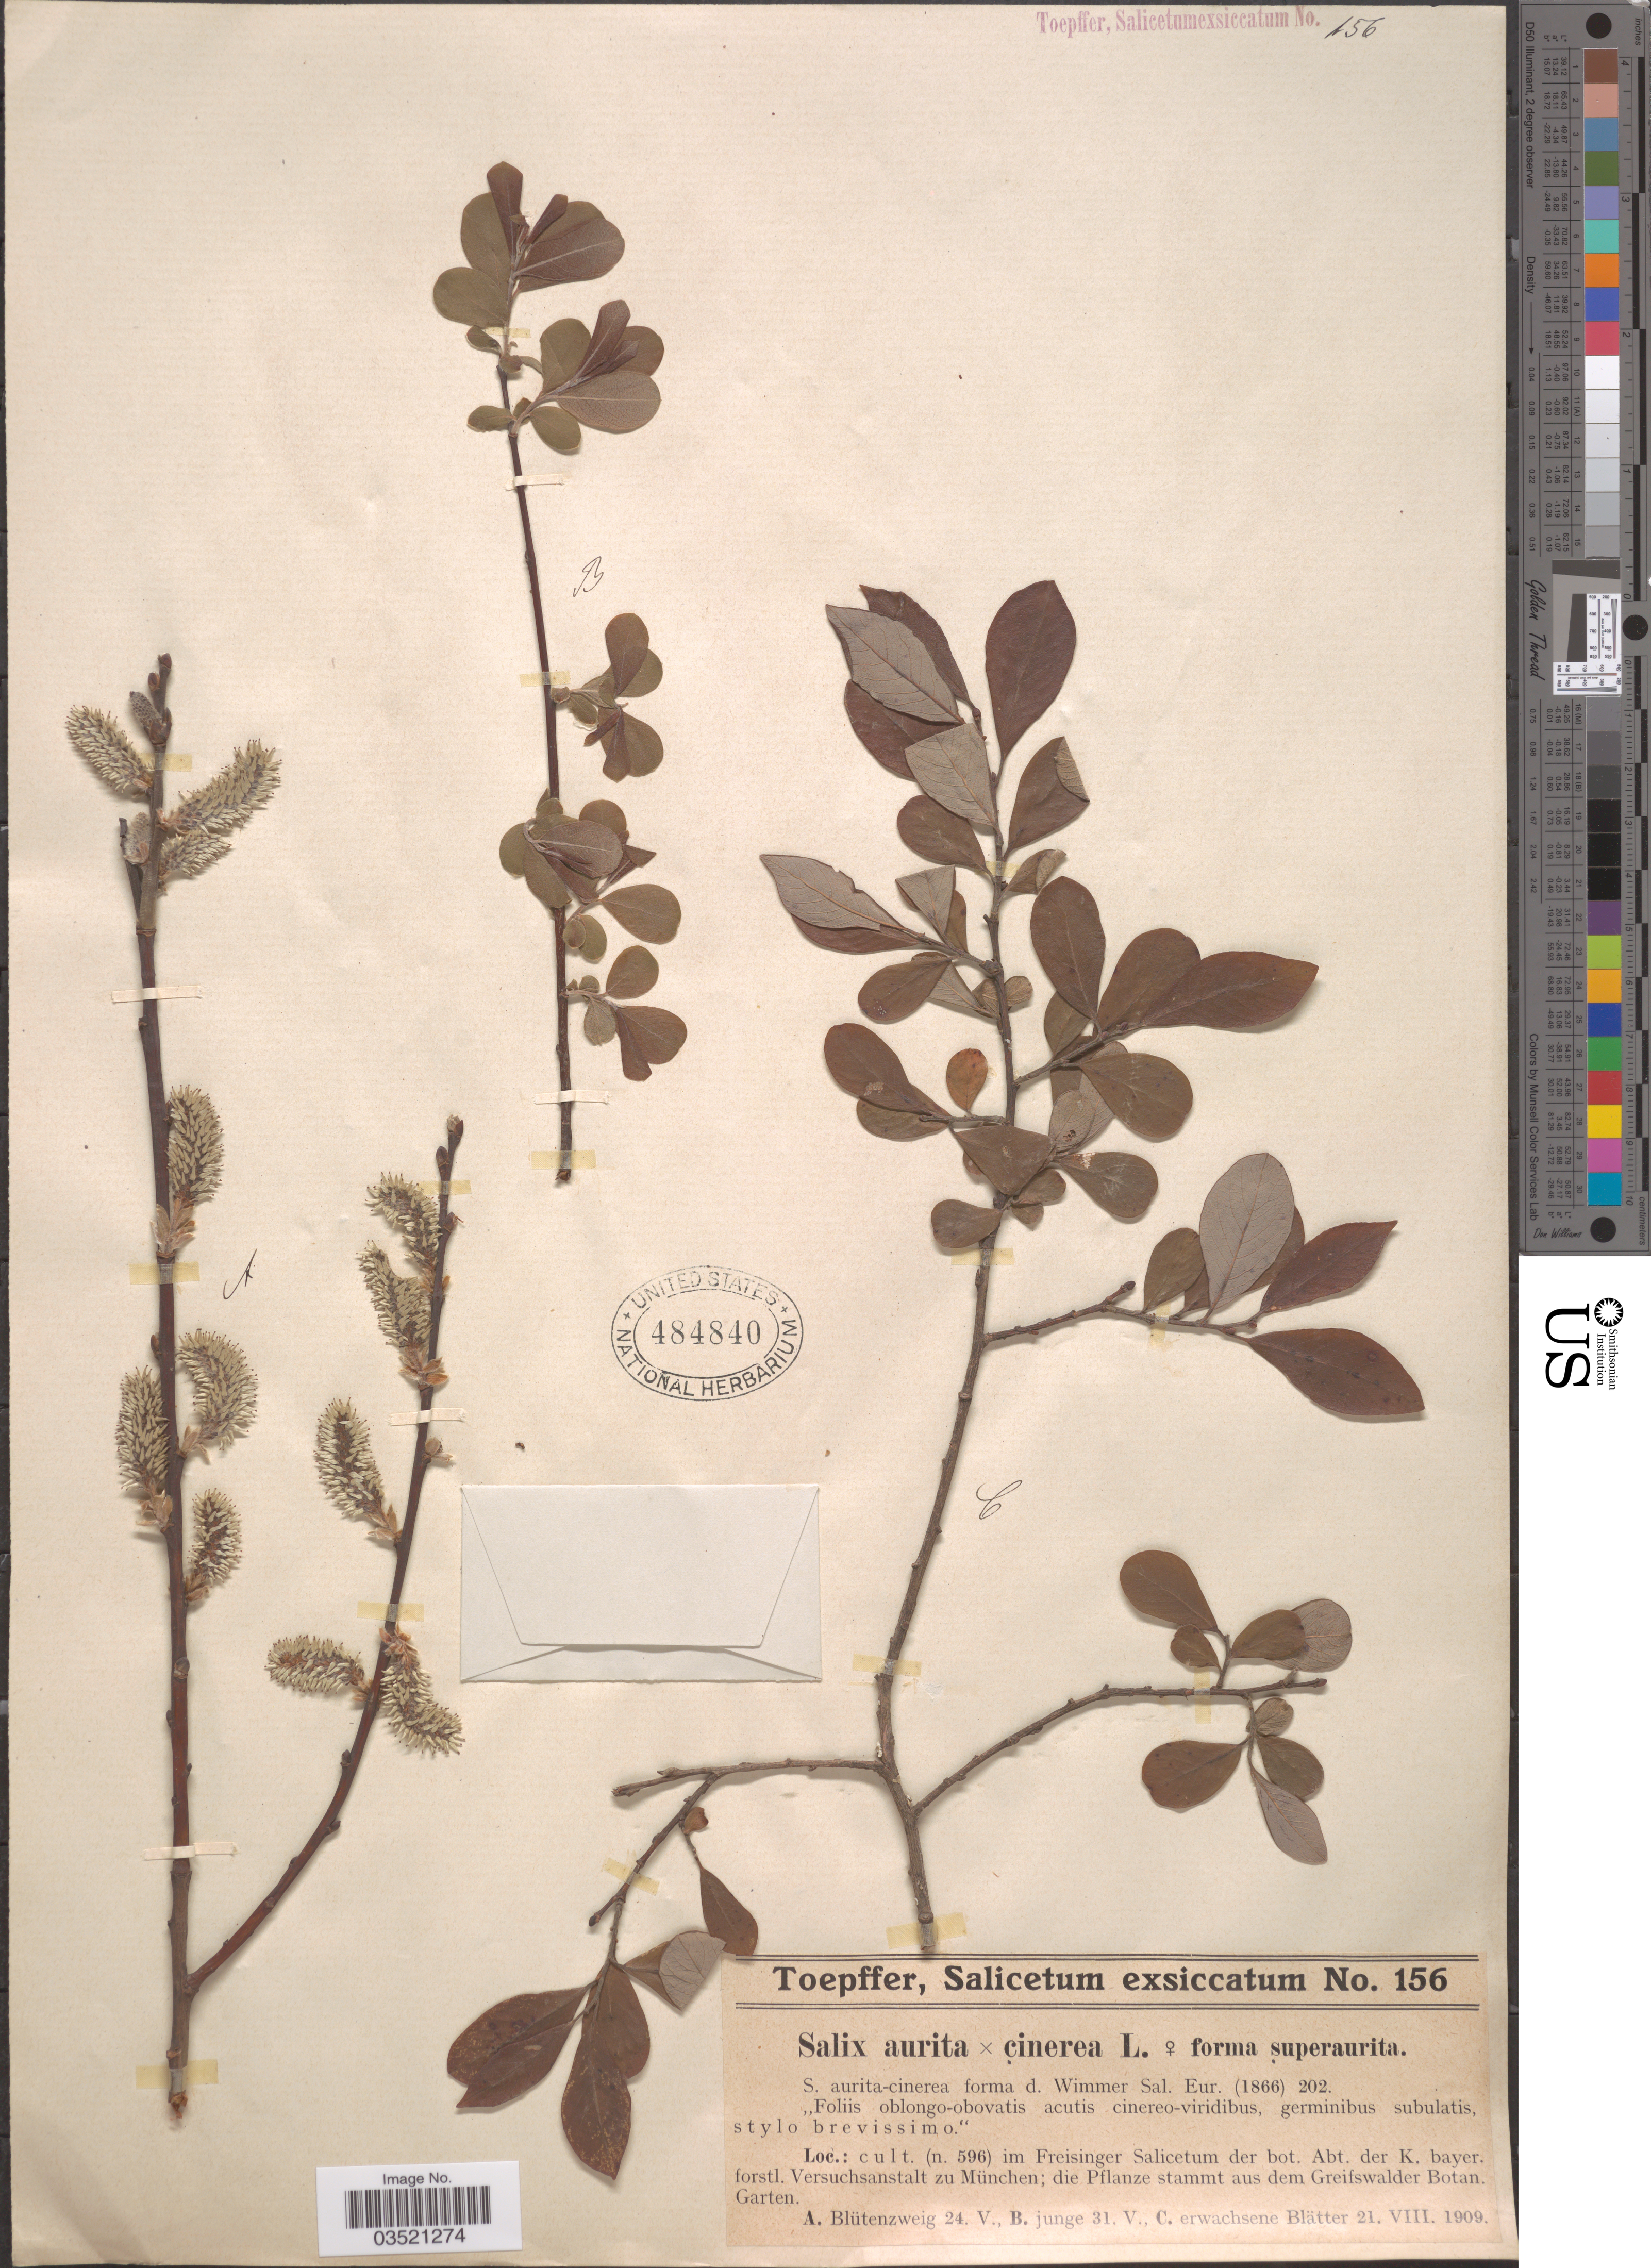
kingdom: Plantae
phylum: Tracheophyta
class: Magnoliopsida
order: Malpighiales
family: Salicaceae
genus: Salix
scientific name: Salix aurita x S. cinerea f. superaurita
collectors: A. Toepffer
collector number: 156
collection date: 1909-05-24/1909-08-21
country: Germany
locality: Cult. (n. 596) im Freisinger Salicetum der bot. Abt. der K. bayer. forstl. Versuchsanstalt zu München; die Pflanze stammt aus dem Greifswalder Botan. Garten.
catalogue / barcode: US 484840